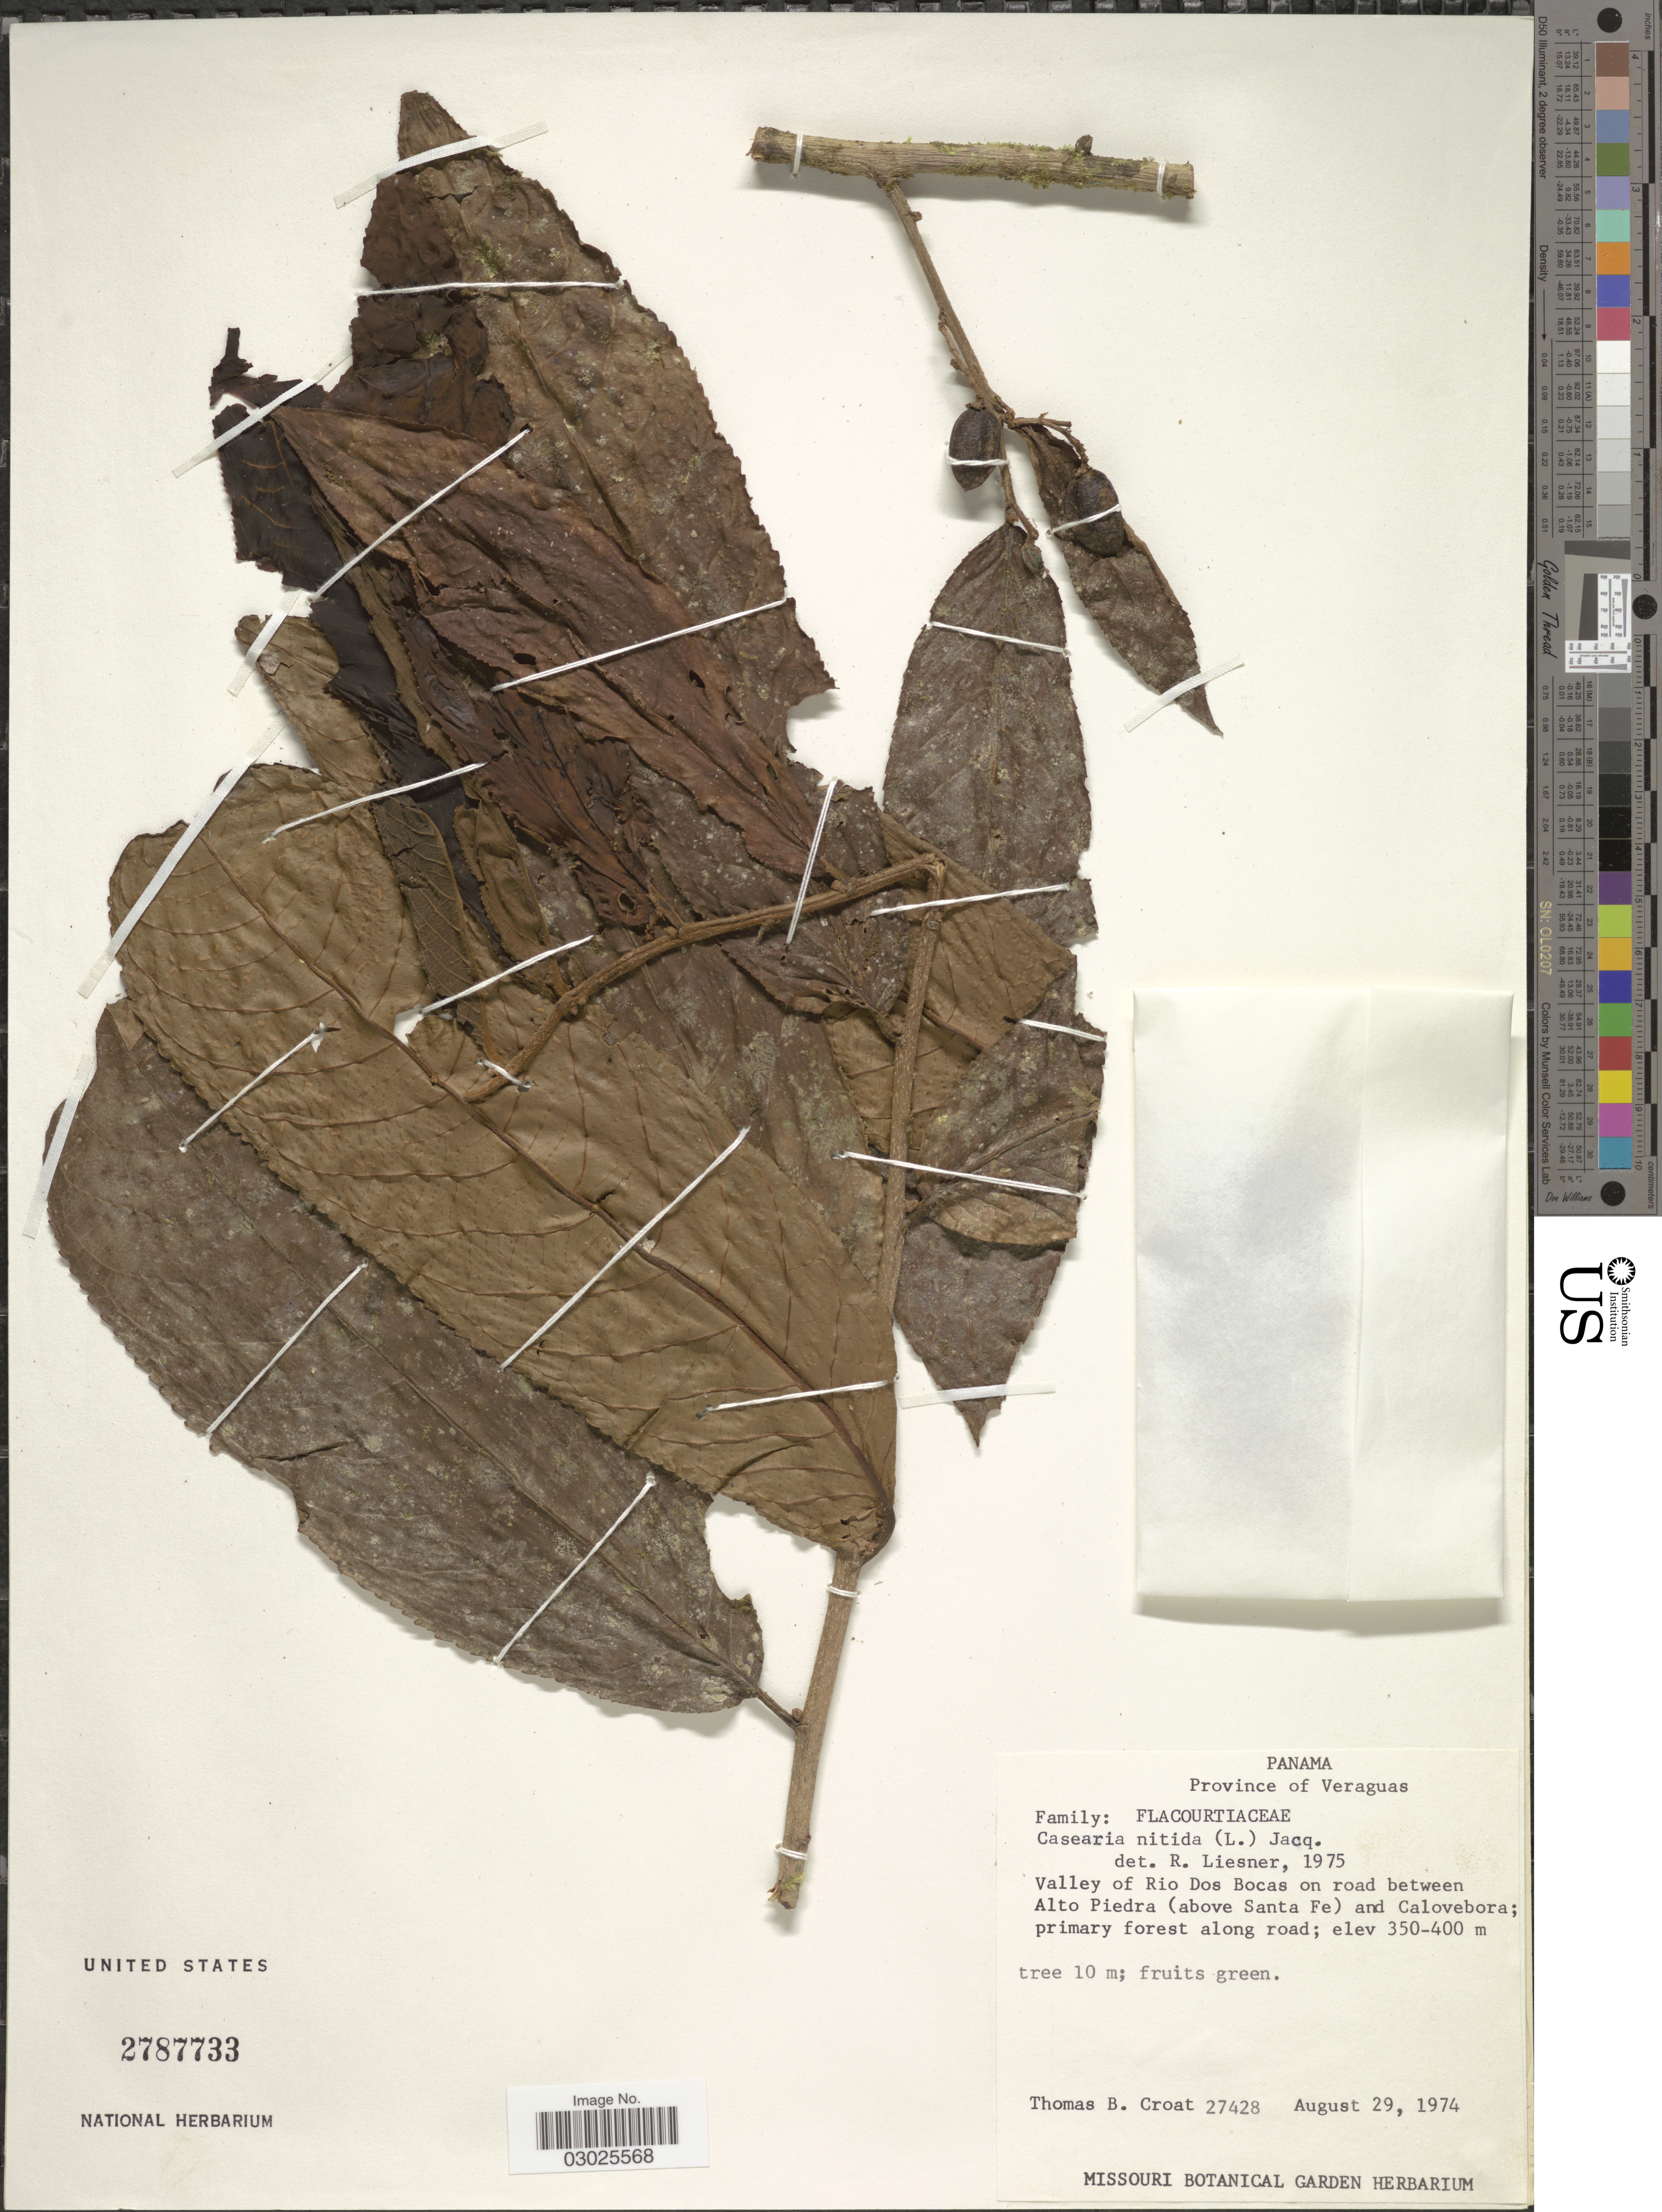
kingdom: Plantae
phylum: Tracheophyta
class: Magnoliopsida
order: Malpighiales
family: Salicaceae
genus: Casearia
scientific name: Casearia corymbosa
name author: Kunth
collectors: T. B. Croat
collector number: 27428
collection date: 1974-08-29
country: Panama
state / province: Veraguas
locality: Valley of Rio Dos Bocas on road between Alto Piedra (above Santa Fe) and calovebora; primary forest along road.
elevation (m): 350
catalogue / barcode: US 2787733